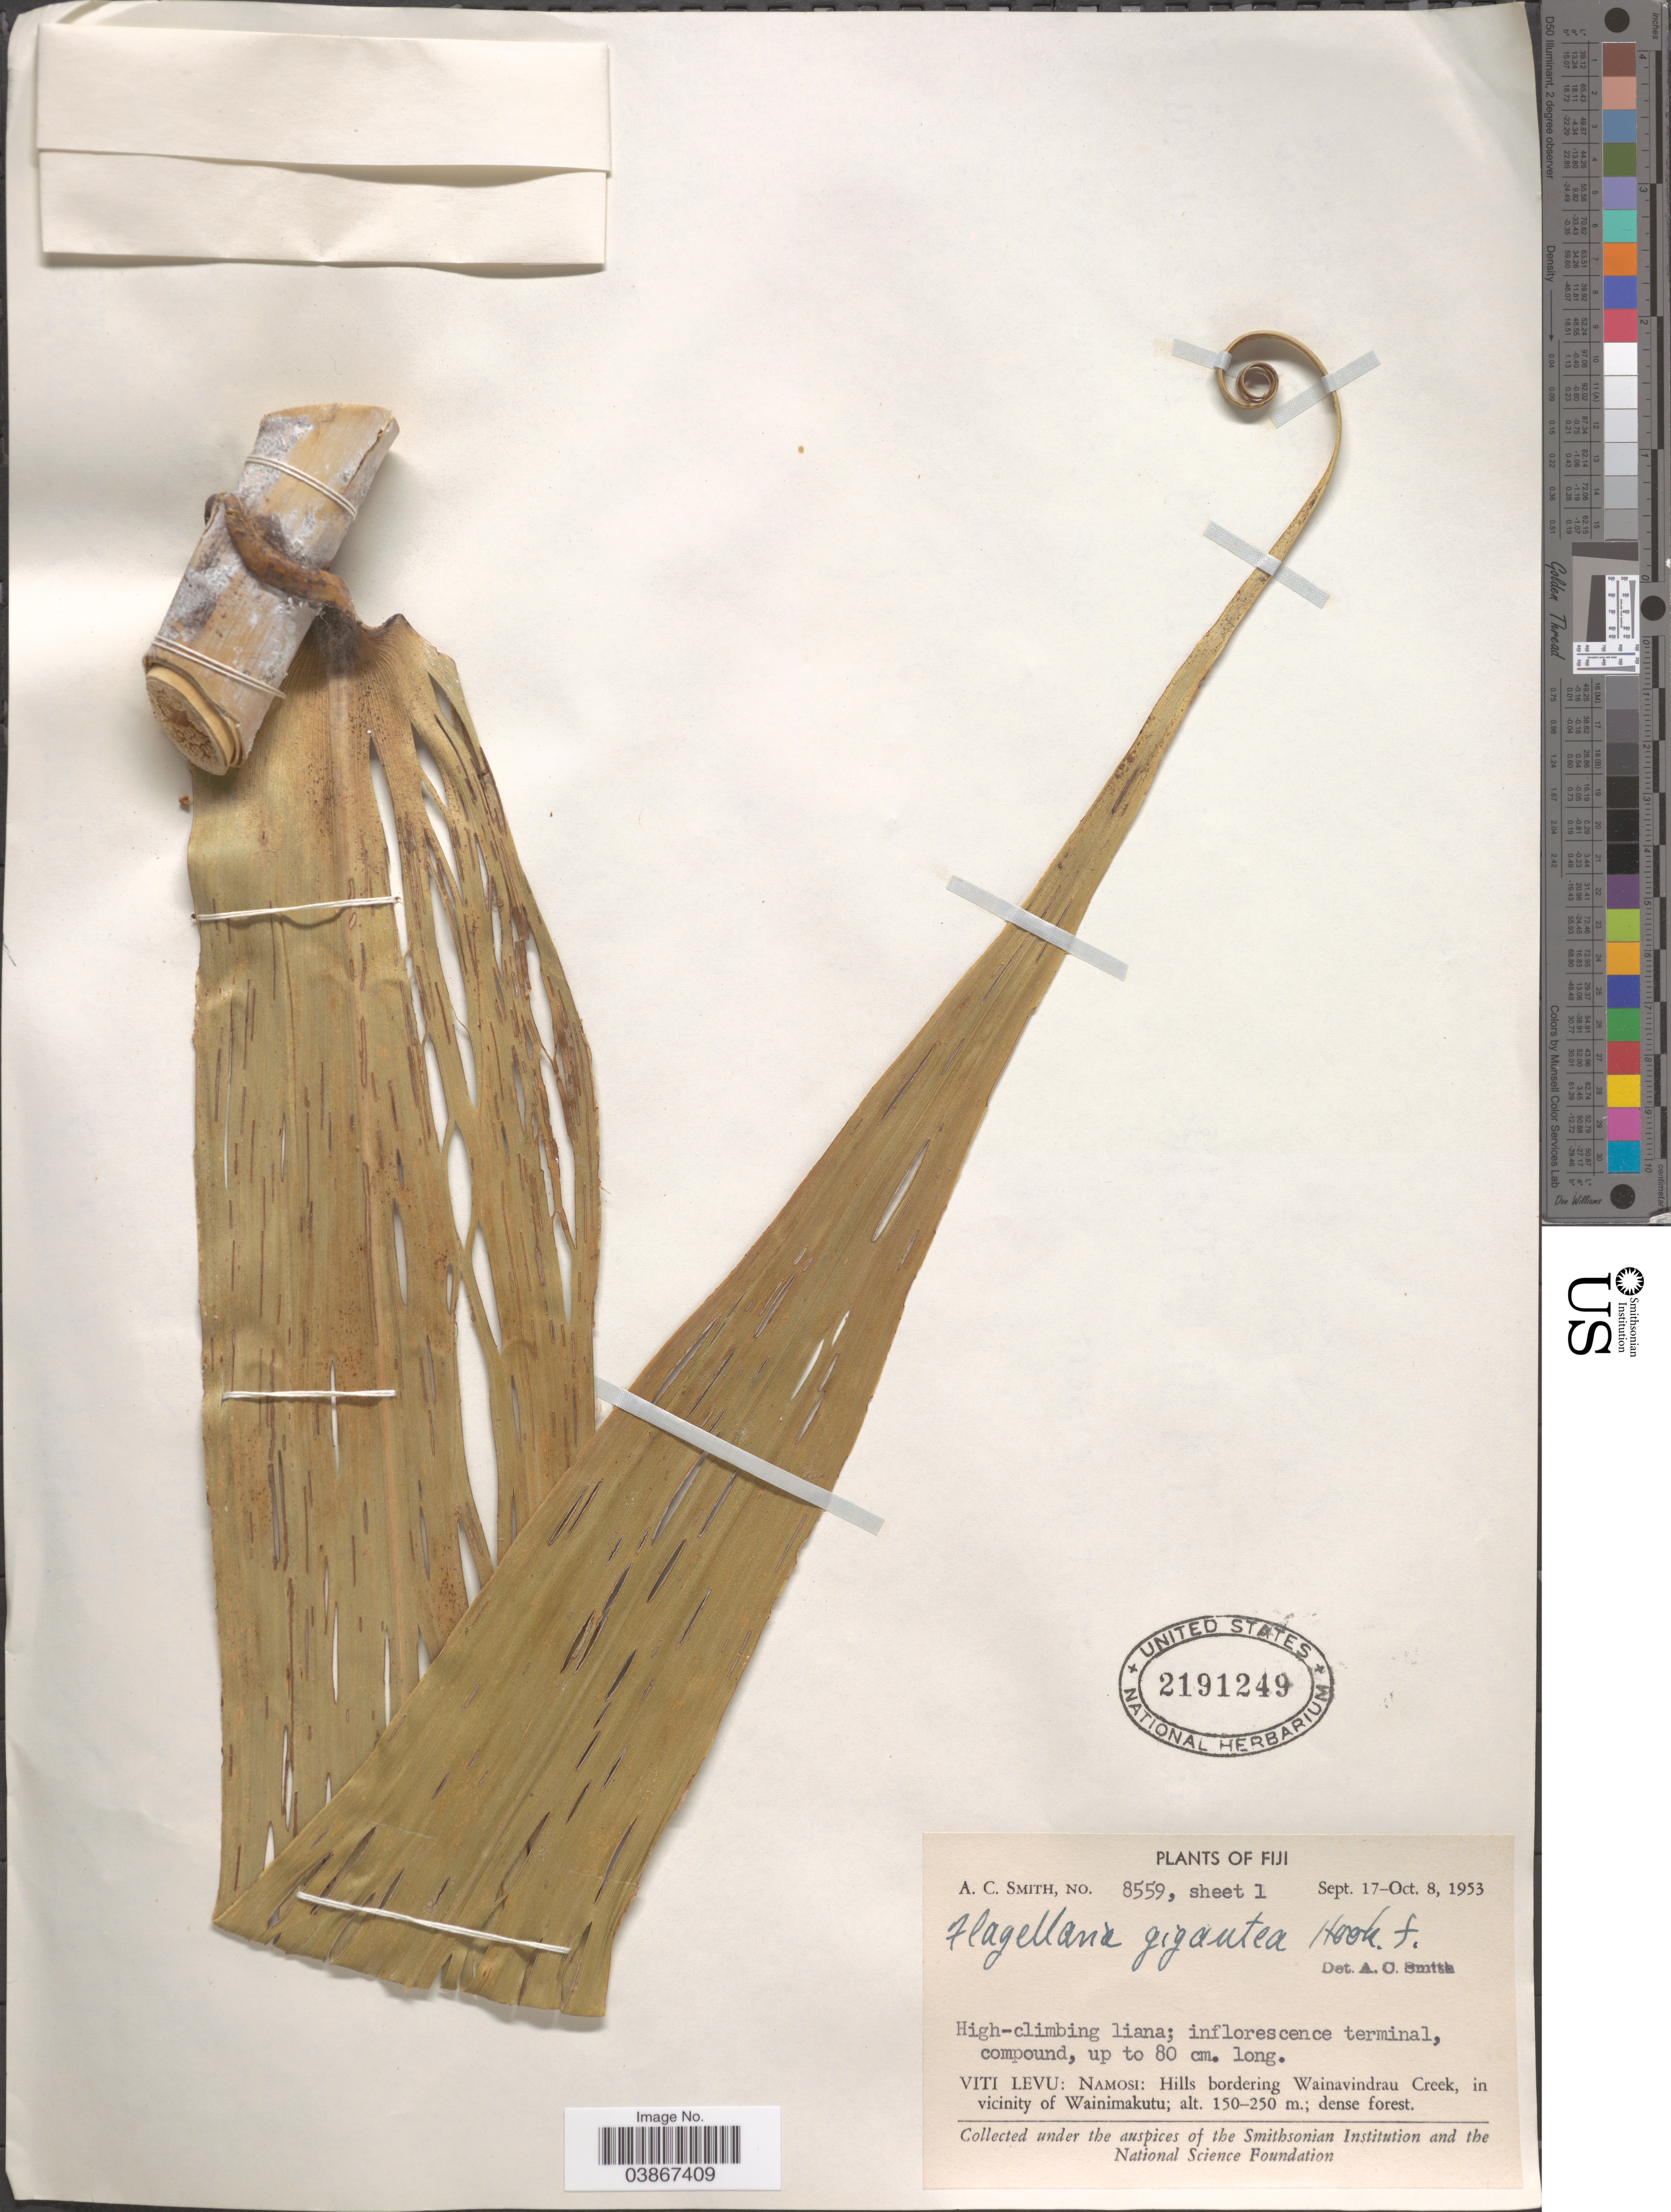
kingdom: Plantae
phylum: Tracheophyta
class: Liliopsida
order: Poales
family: Flagellariaceae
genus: Flagellaria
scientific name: Flagellaria gigantea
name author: Hook. f.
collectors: A. C. Smith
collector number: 8559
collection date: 1953-10-08/1953-10-17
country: Fiji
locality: Viti Levu: Namosi: Hills bordering Wainavindrau Creek, in vicinity of Wainimakutu.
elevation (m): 150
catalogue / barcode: US 2191249